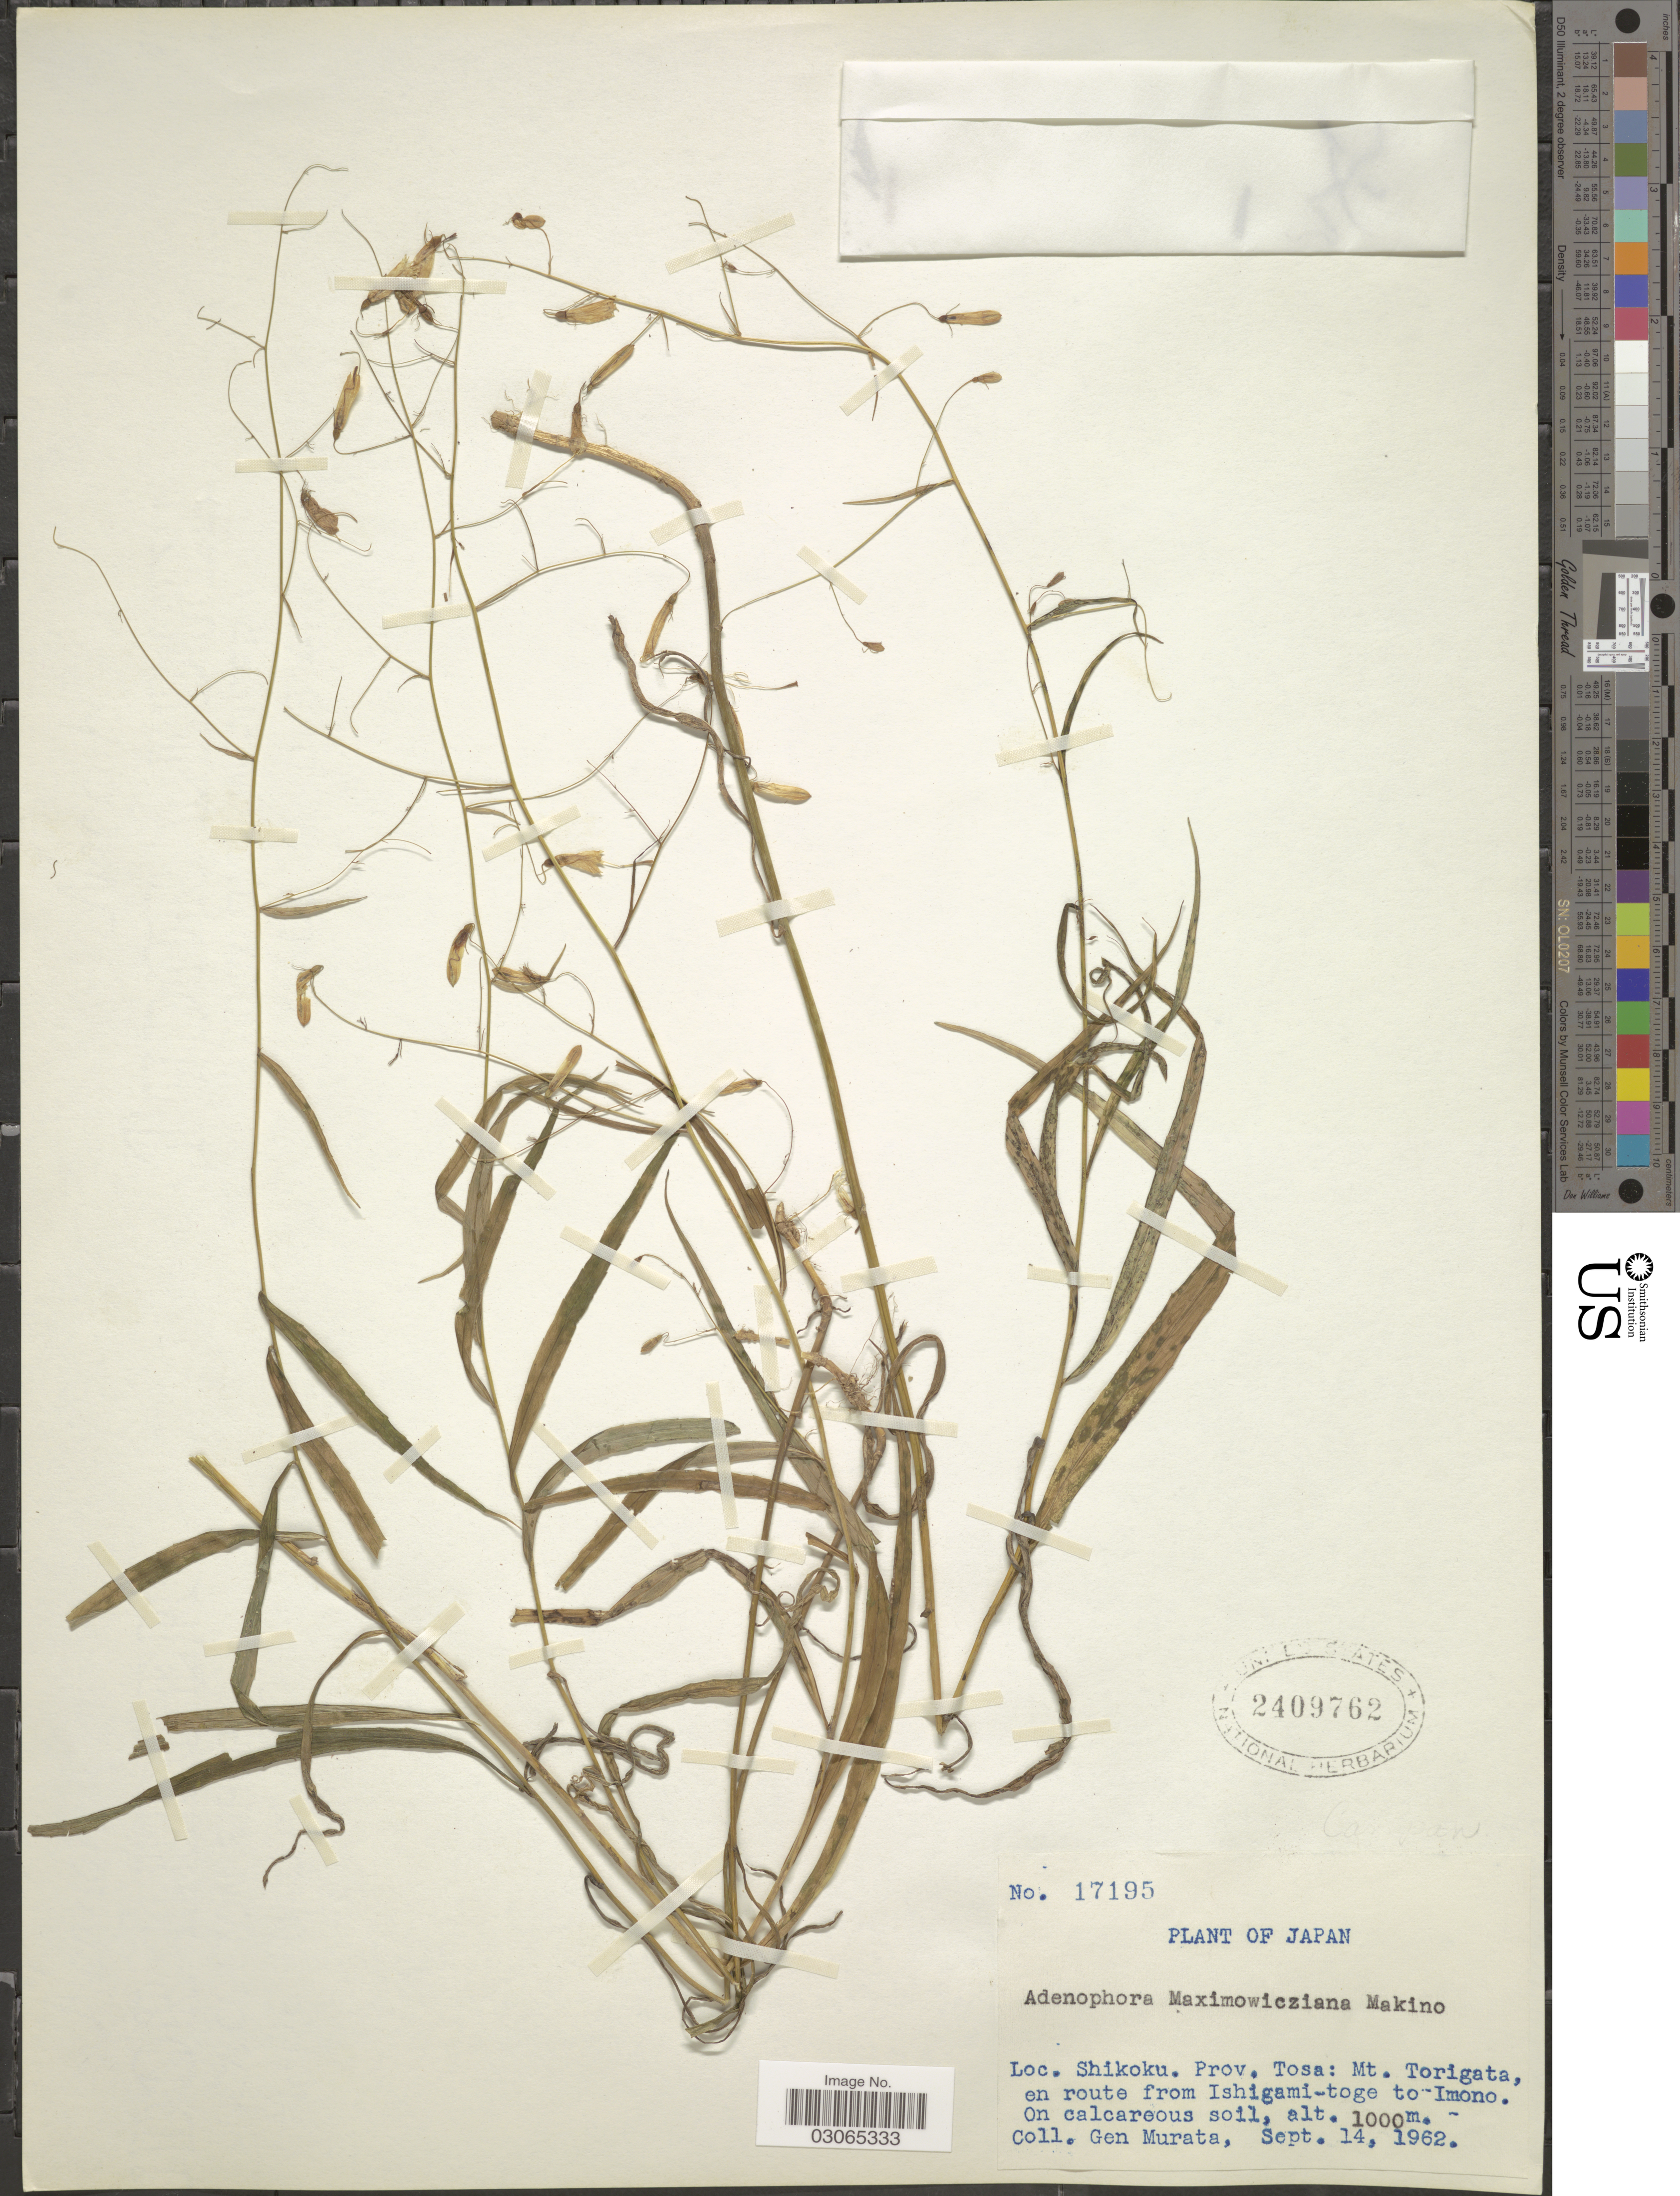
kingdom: Plantae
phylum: Tracheophyta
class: Magnoliopsida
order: Asterales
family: Campanulaceae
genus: Adenophora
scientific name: Adenophora maximowicziana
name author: Makino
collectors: G. Murata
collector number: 17195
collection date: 1962-09-14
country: Japan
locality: Shikoku. Prov. Tosa: Mt. Torigata, en route from Ishigami-toge to Imono.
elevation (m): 1000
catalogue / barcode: US 2409762